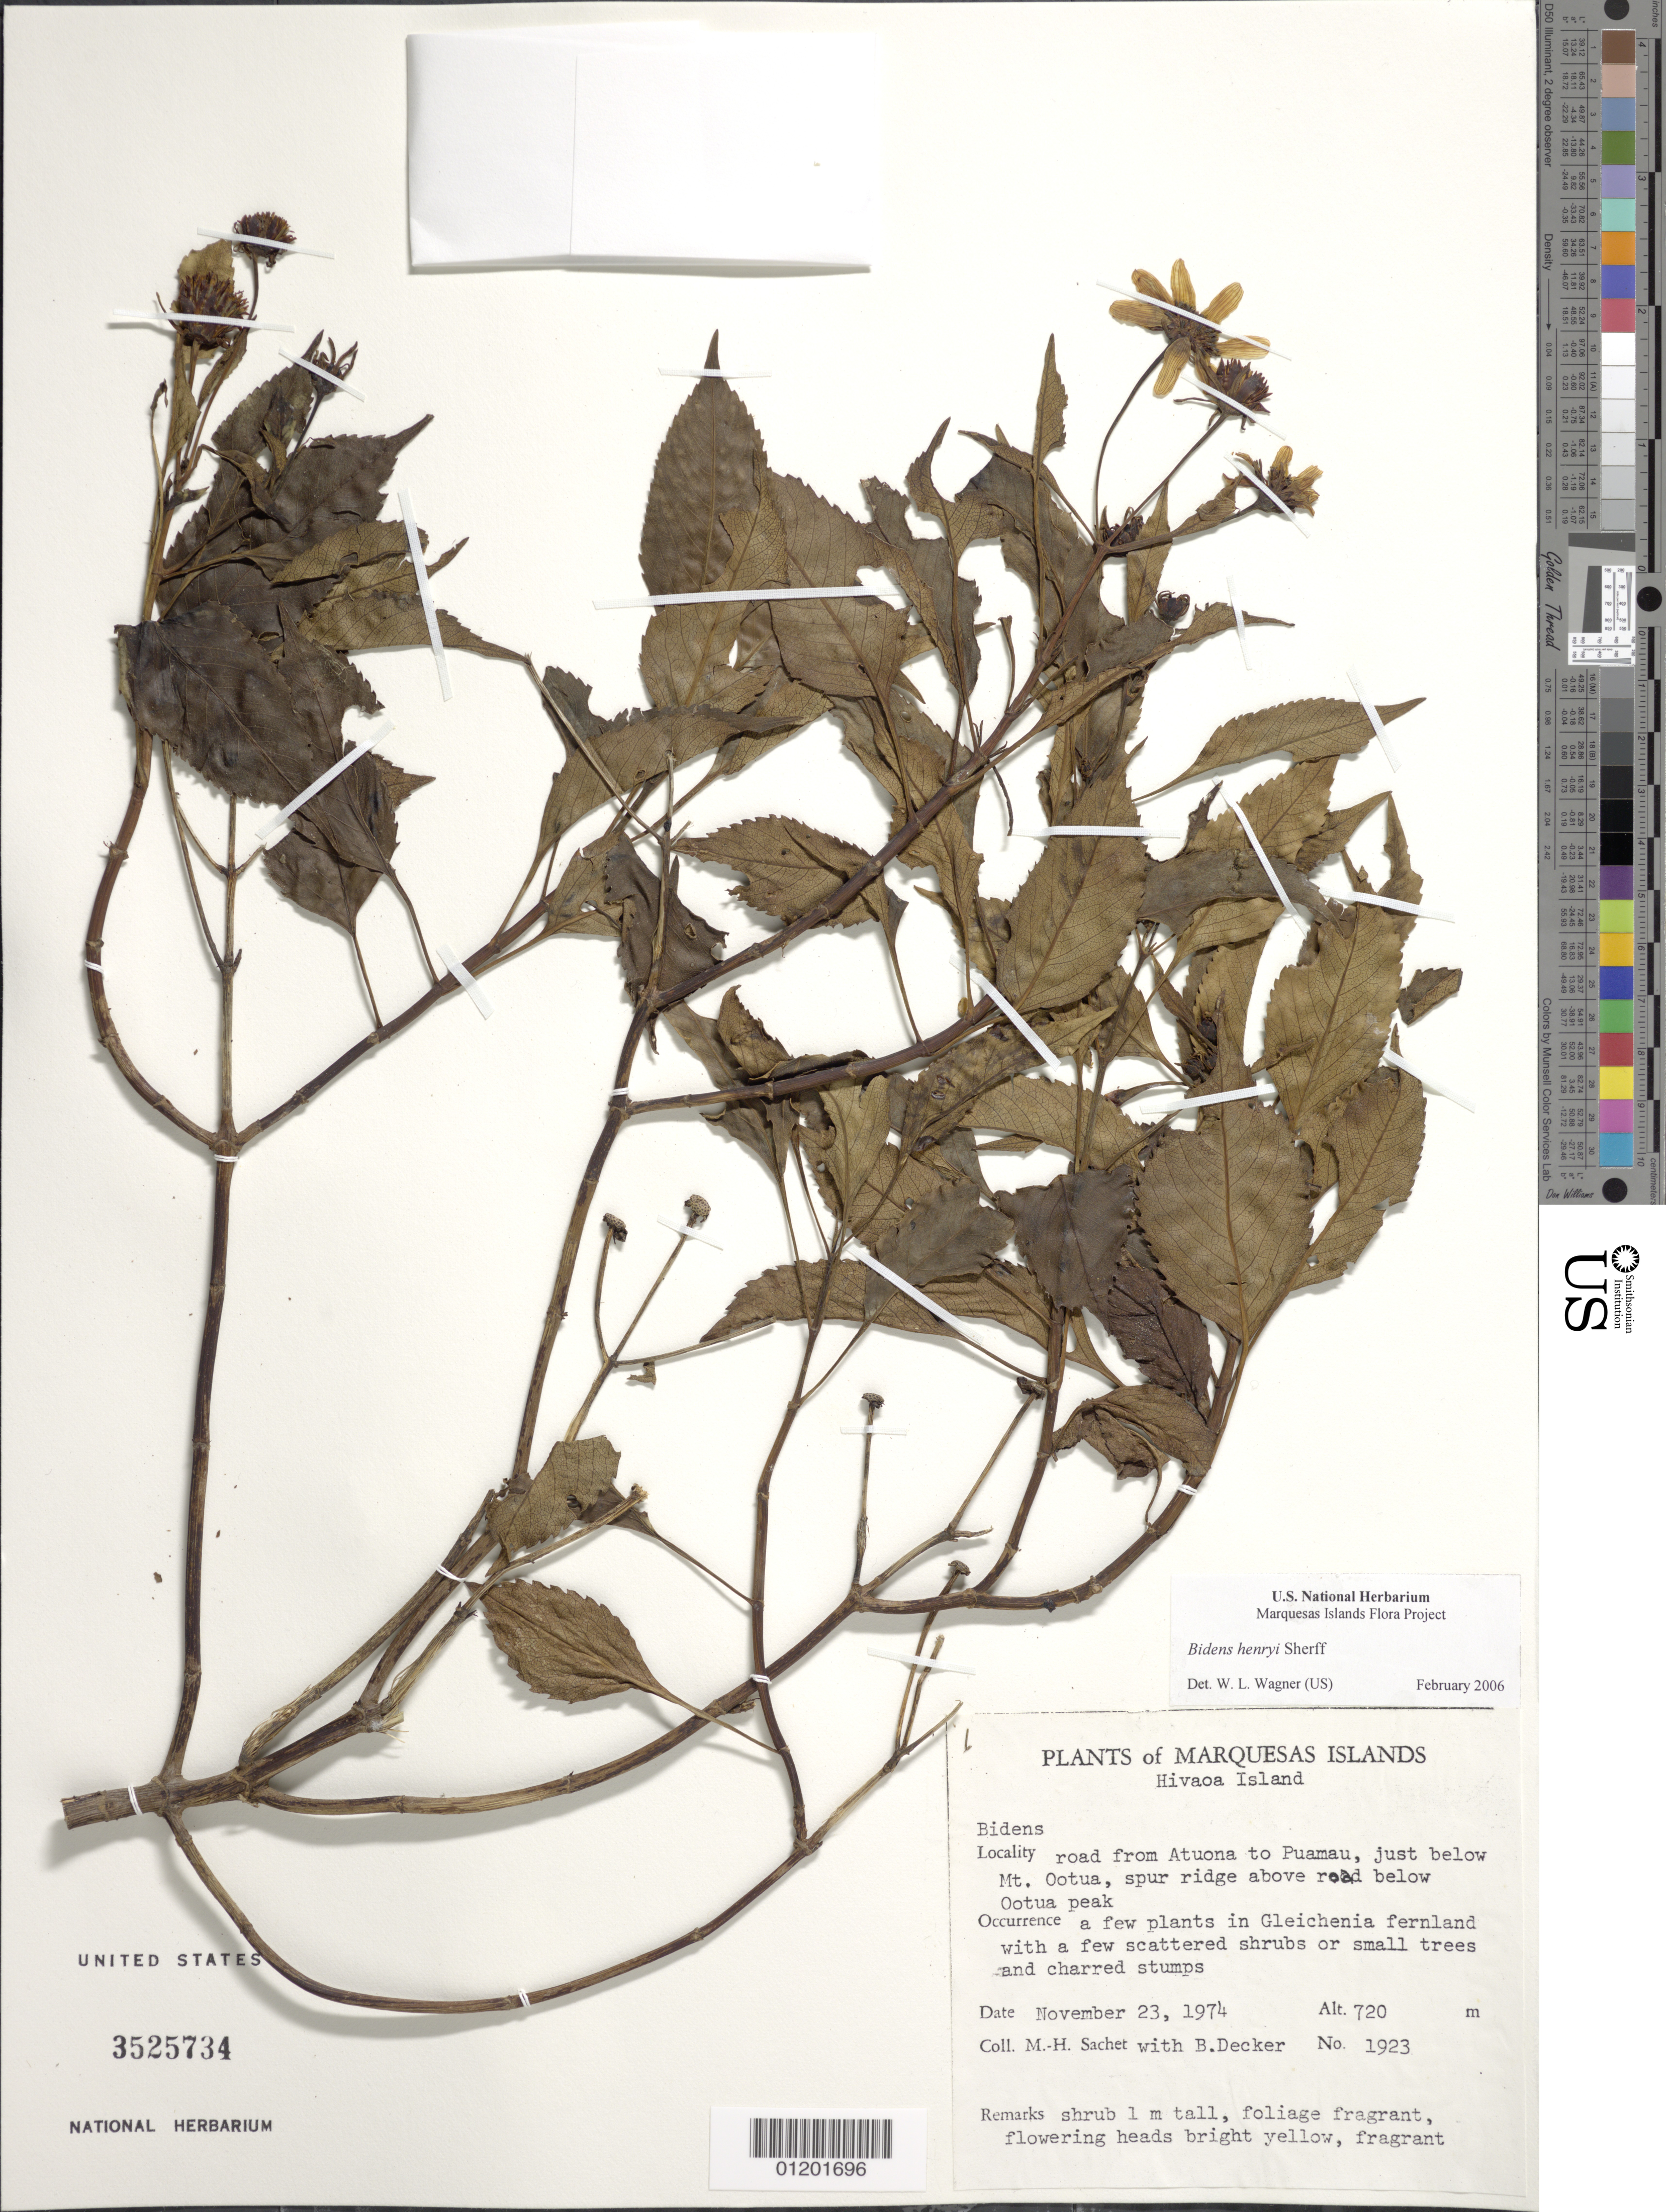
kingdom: Plantae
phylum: Tracheophyta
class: Magnoliopsida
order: Asterales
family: Asteraceae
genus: Bidens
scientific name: Bidens henryi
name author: Sherff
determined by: Wagner, W. L., (BOT), Smithsonian Institution - National Museum of Natural History (UNITED STATES)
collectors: M.-H. Sachet & B. G. Decker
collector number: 1923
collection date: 1974-11-23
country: French Polynesia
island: Hiva Oa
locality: Road from Atuona to Puamau, just below Mt. Ootua, spur ridge above road below Ootua peak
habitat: Gleichenia fernland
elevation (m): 720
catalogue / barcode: US 3525734